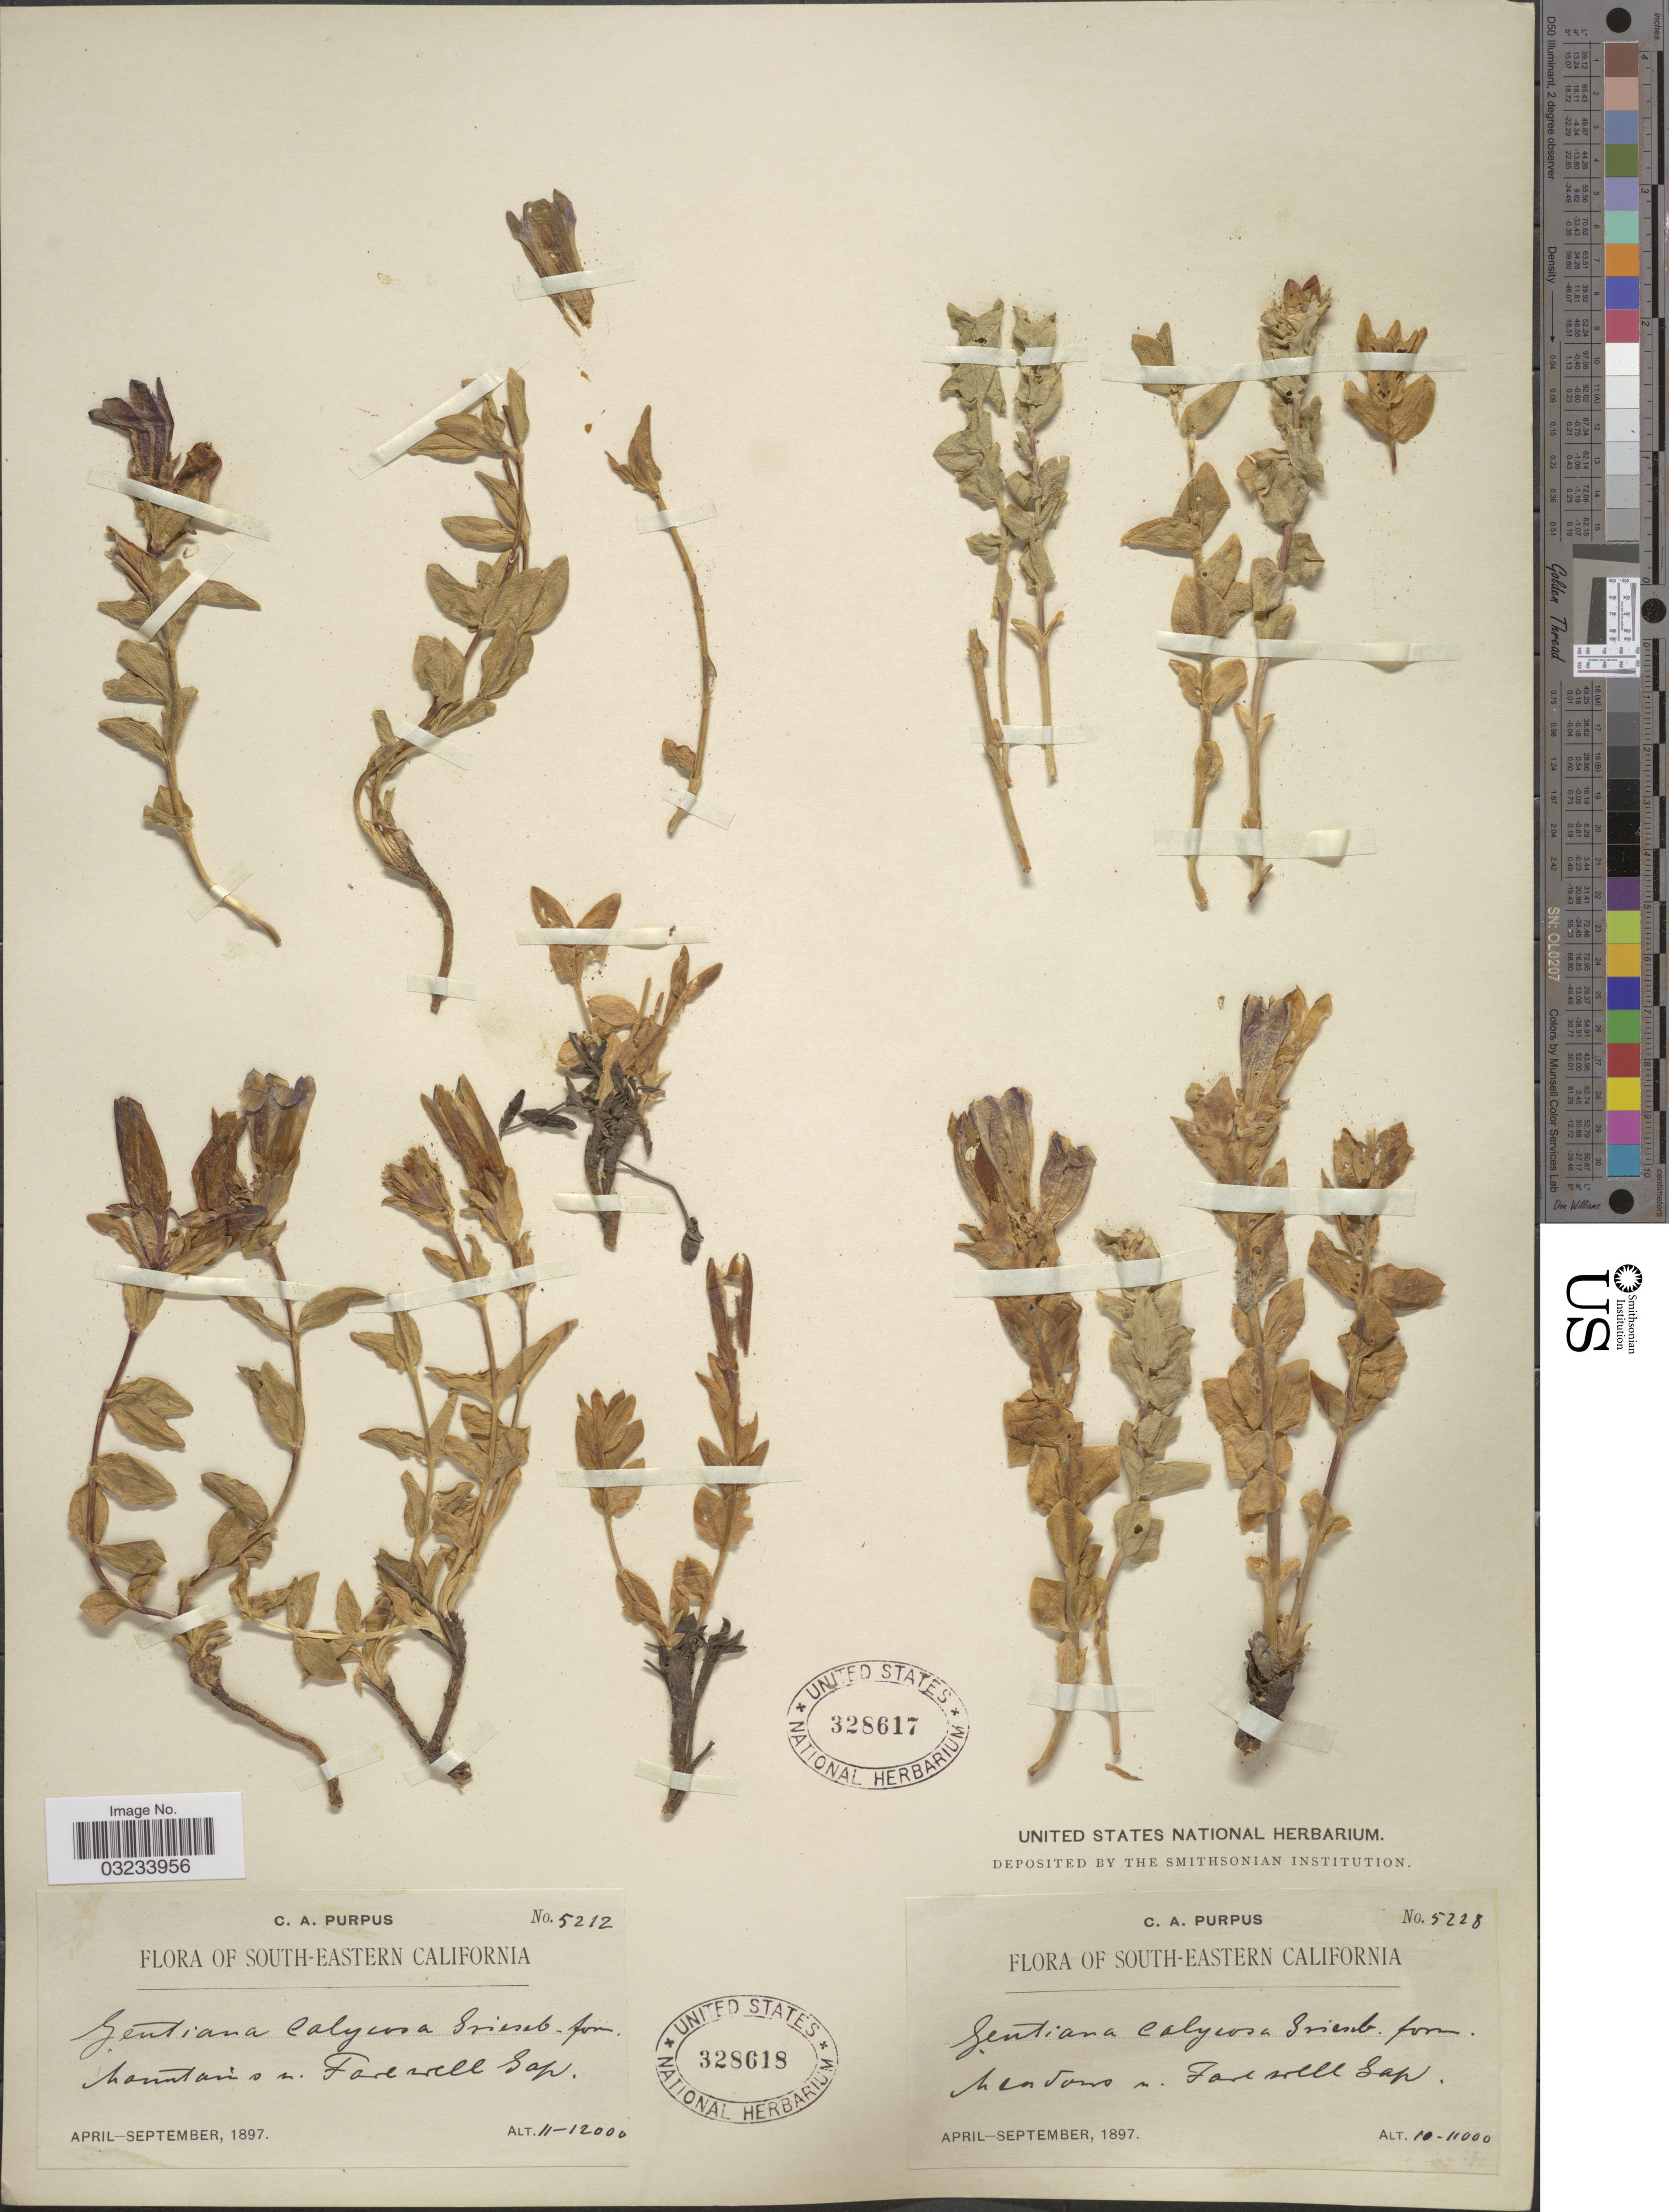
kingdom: Plantae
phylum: Tracheophyta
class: Magnoliopsida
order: Gentianales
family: Gentianaceae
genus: Gentiana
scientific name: Gentiana calycosa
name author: Griseb.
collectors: C. A. Purpus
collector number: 5212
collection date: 1897-04/1897-09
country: United States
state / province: California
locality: South-Eastern California, Meadows nr. Farewell Gap.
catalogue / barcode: US 328618